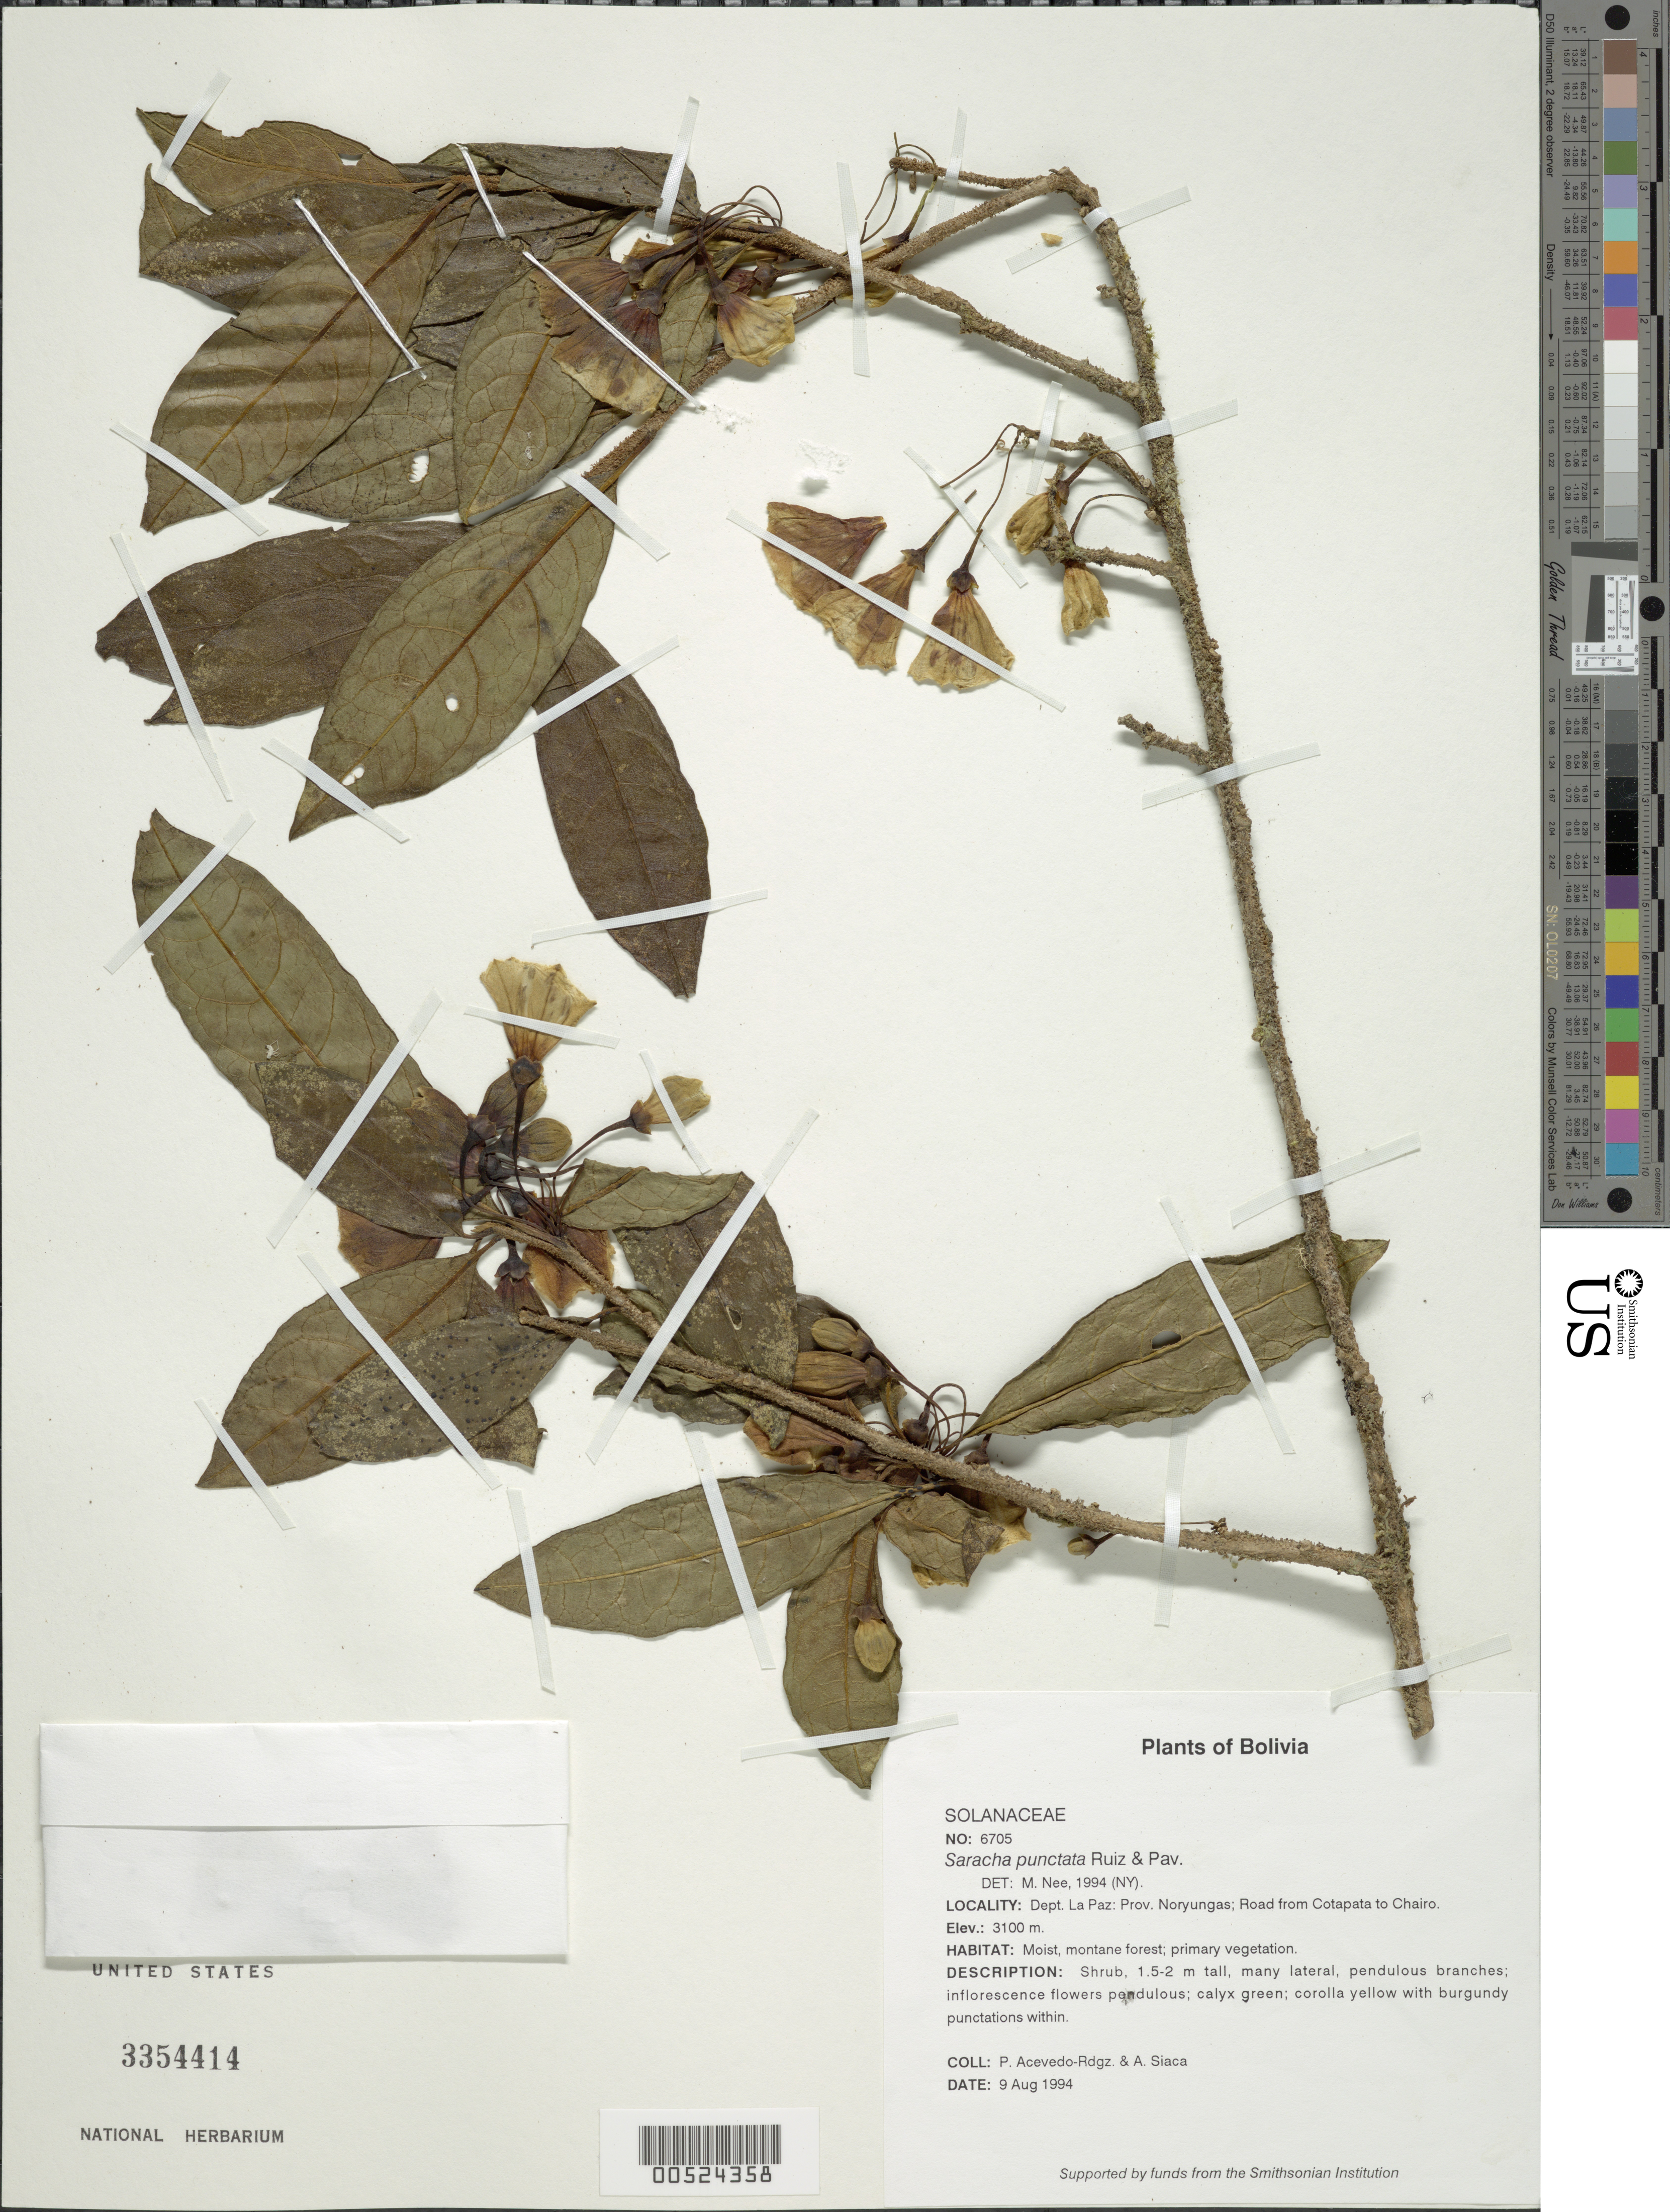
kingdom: Plantae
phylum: Tracheophyta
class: Magnoliopsida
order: Solanales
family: Solanaceae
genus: Saracha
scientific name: Saracha punctata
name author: Ruiz & Pav.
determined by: Nee, Michael H.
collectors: P. Acevedo-Rodr. & A. Siaca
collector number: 6705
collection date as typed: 09 Aug 1994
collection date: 1994-08-09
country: Bolivia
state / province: La Paz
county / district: Noryungas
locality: Depart. La Paz; Prov. Noryungas. Road from Cotapata to Chairo.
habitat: Moist, montane forest; primary vegetation.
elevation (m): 3100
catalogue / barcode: US 3354414